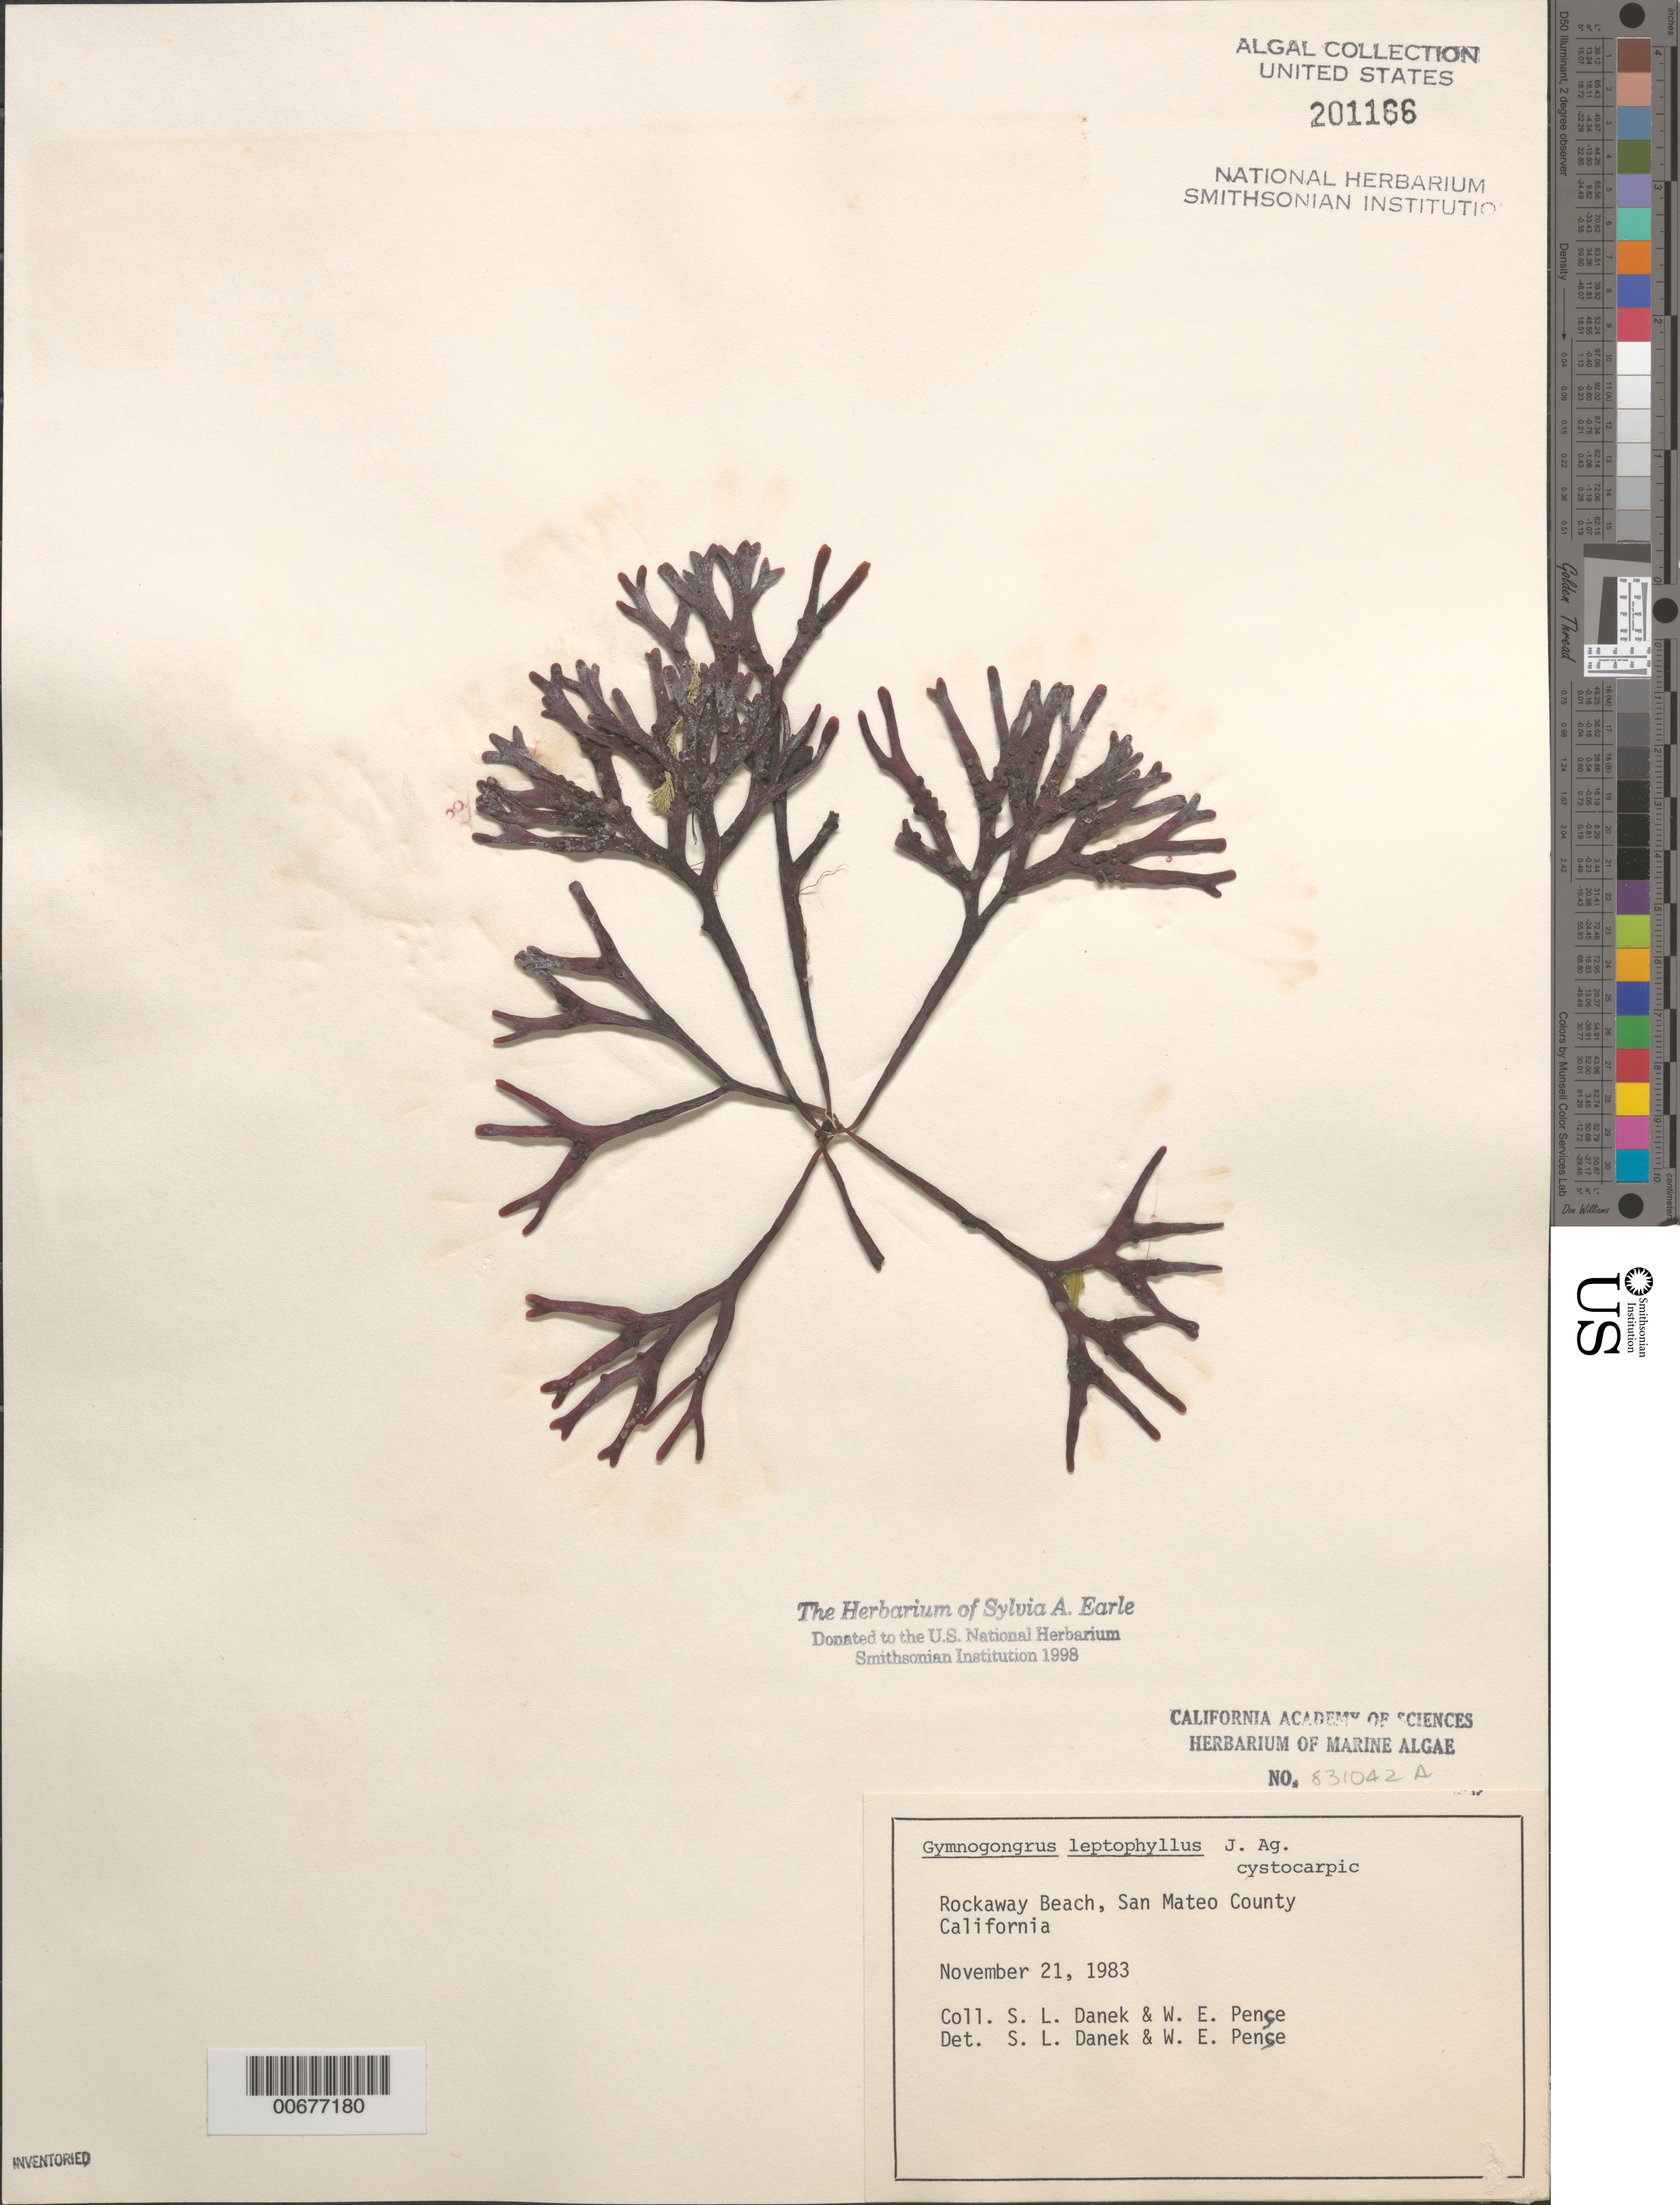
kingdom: Plantae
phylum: Rhodophyta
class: Florideophyceae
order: Gigartinales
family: Phyllophoraceae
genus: Besa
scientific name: Besa leptophylla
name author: (J. Agardh) M.S.Calderon & K.A. Miller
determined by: Algae name updating Project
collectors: S. Danek & W. Pense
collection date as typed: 21 Nov 1983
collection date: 1983-11-21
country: United States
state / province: California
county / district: San Mateo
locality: Rockaway Beach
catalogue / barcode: US 201166